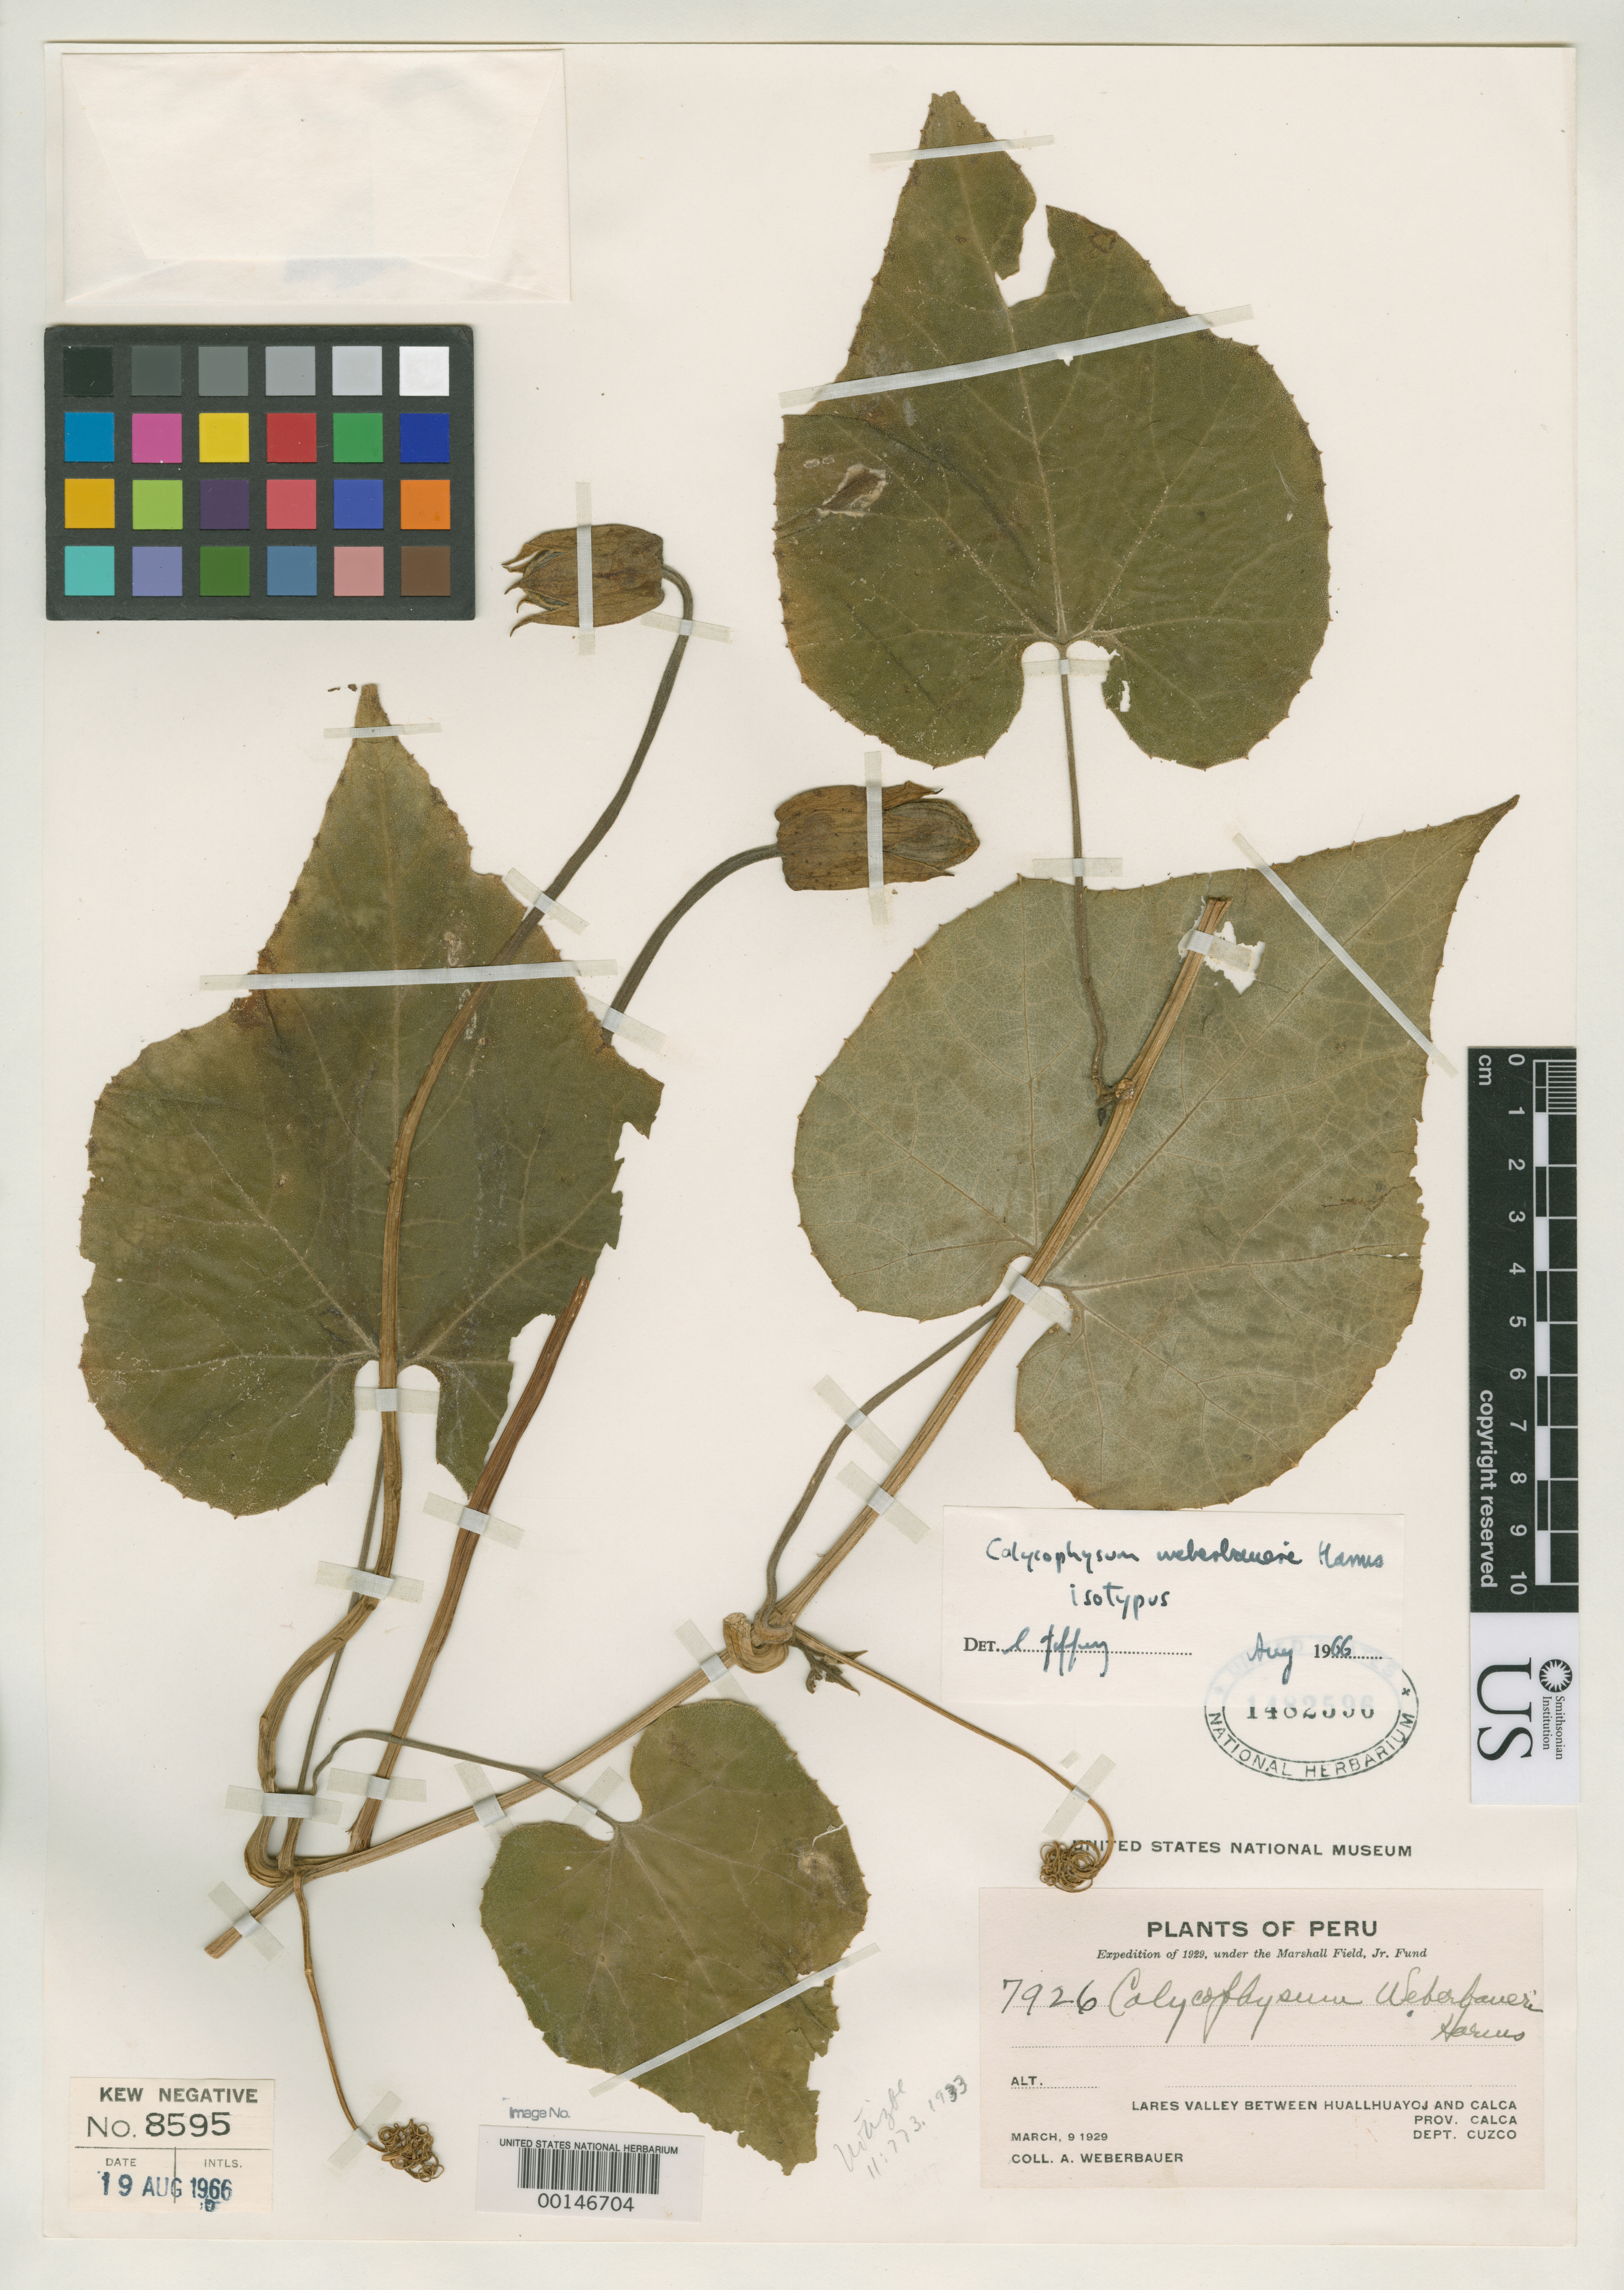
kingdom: Plantae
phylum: Tracheophyta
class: Magnoliopsida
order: Cucurbitales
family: Cucurbitaceae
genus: Calycophysum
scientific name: Calycophysum weberbaueri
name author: Harms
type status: Isotype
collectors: A. Weberbauer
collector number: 7926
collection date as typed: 09 Mar 1929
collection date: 1929-03-09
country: Peru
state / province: Cusco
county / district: Calca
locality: Lares Valley between Huallhuayca and Calca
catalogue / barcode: US 1482596